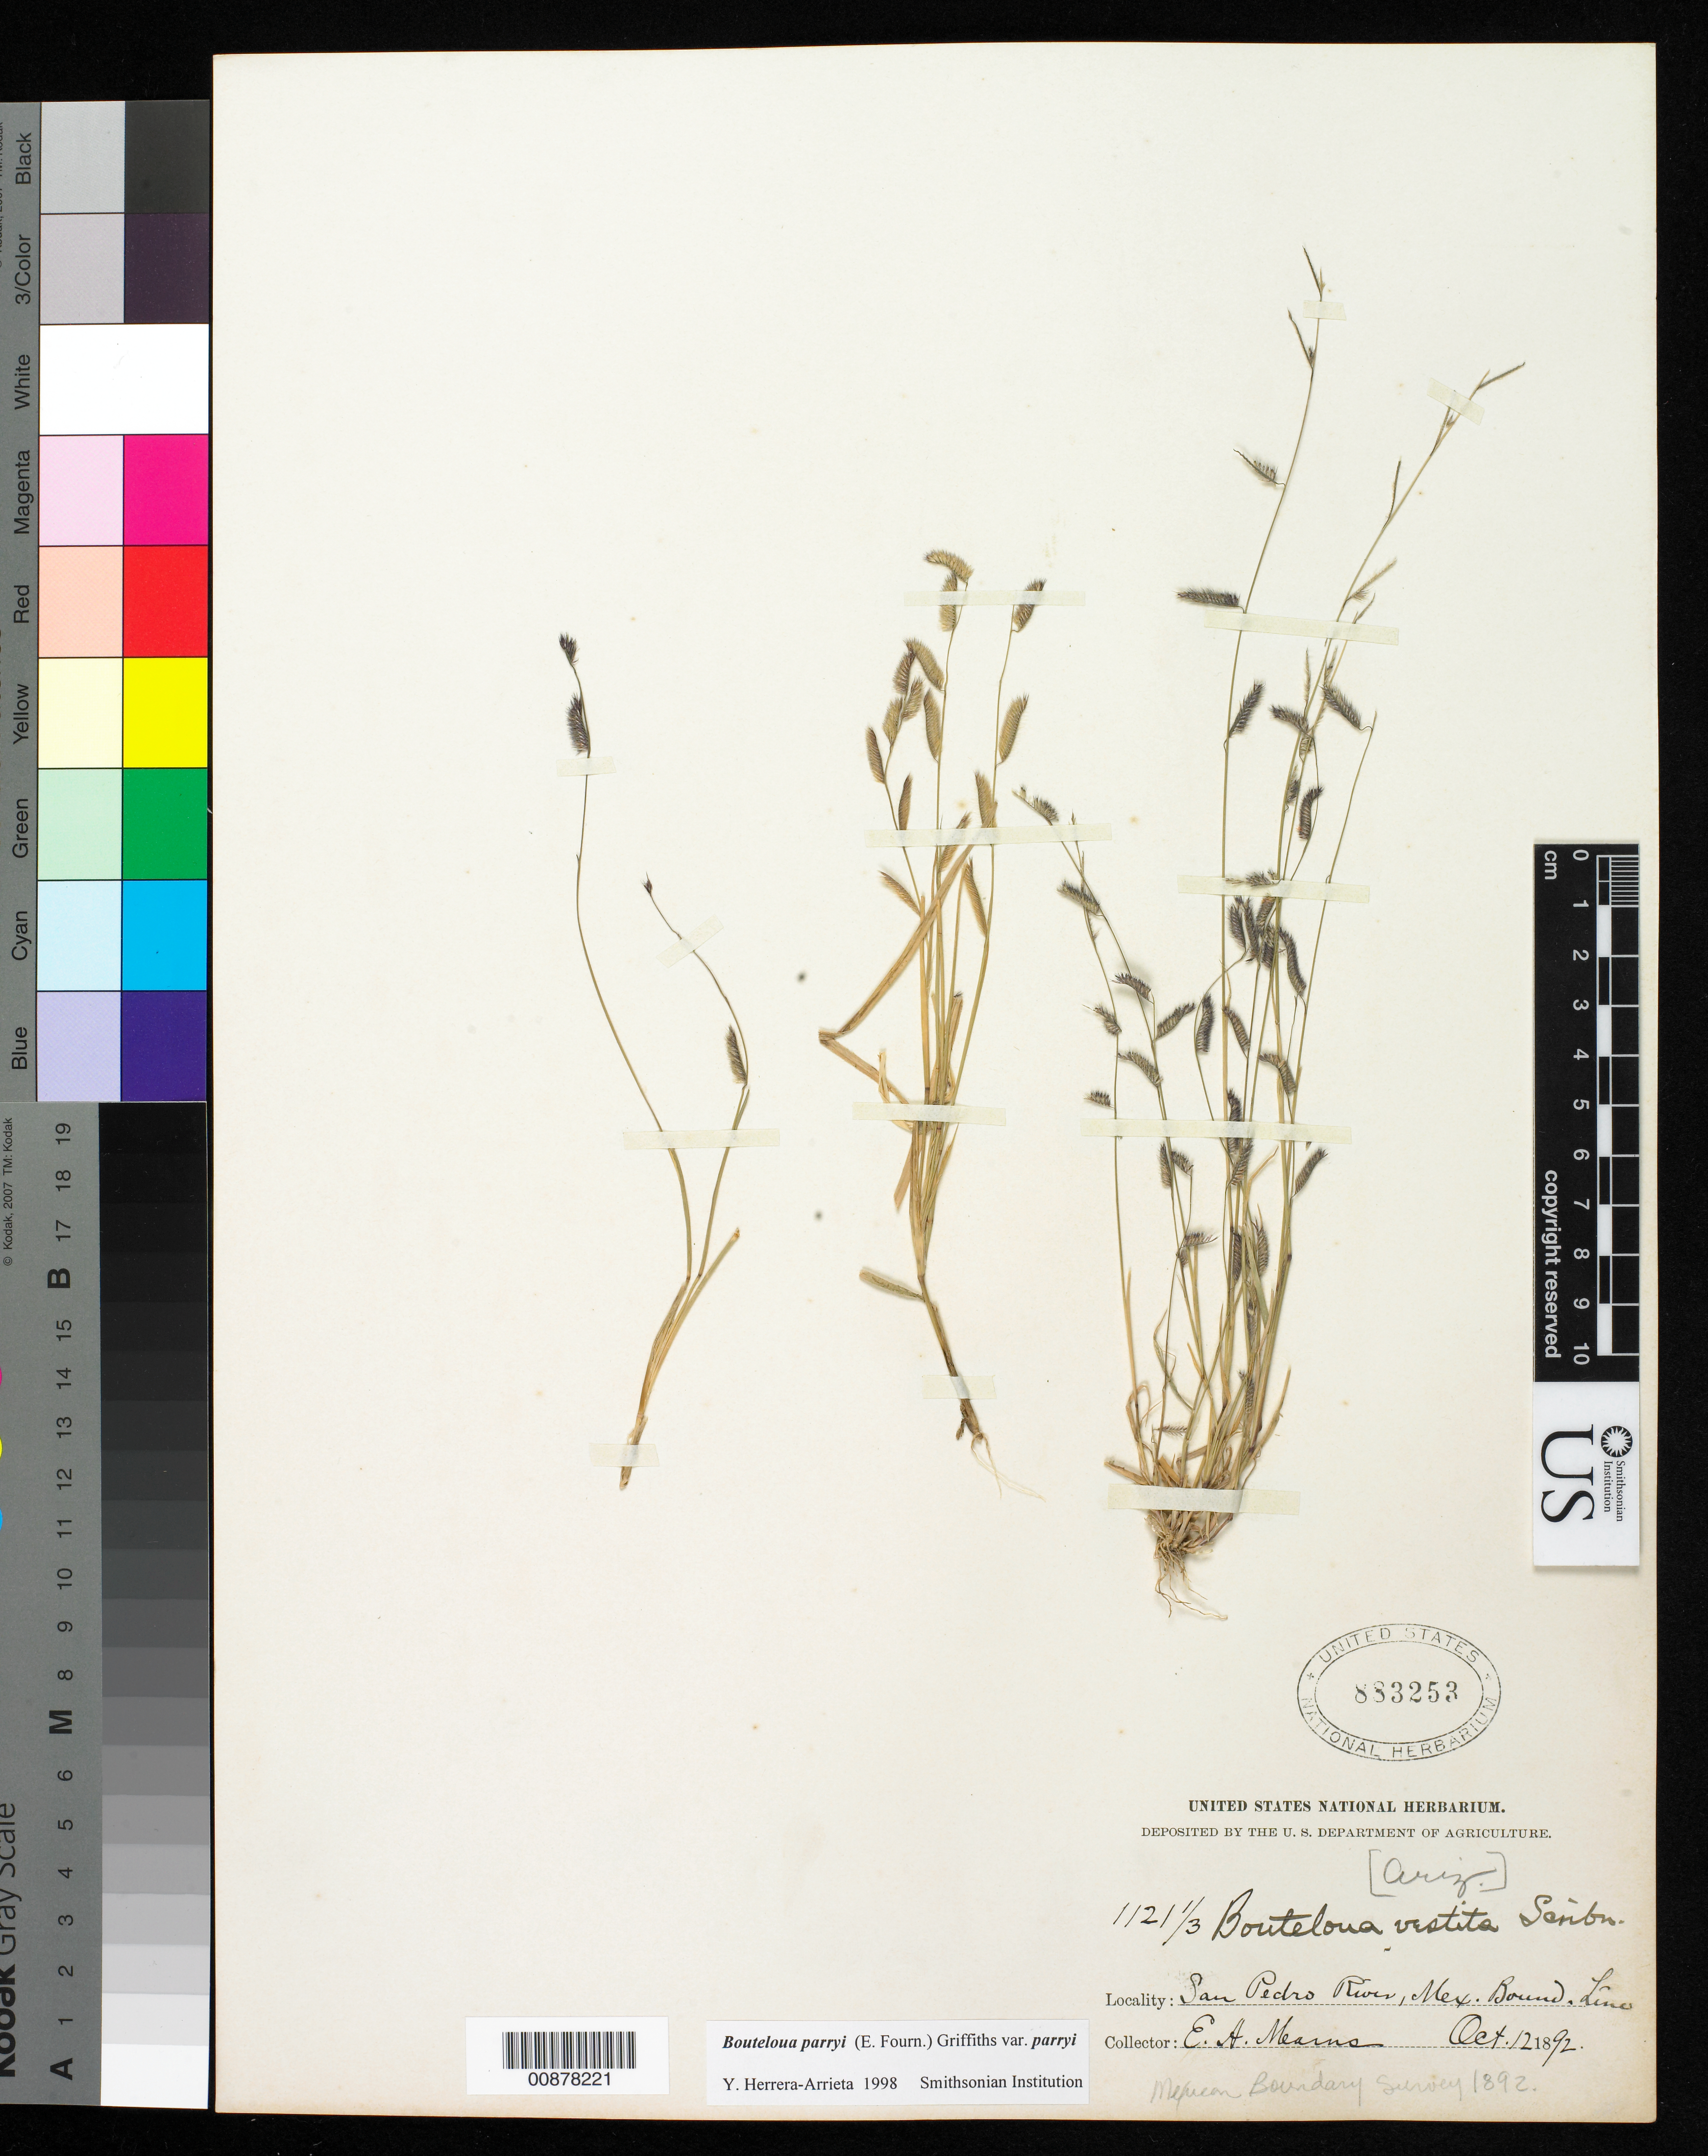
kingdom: Plantae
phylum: Tracheophyta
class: Liliopsida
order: Poales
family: Poaceae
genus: Bouteloua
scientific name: Bouteloua parryi var. parryi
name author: (E. Fourn.) Griffiths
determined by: Herrera Arrieta, Y., (CIIDIR), Instituto Politecnico Nacional (MEXICO)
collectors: E. A. Mearns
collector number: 1121 1/3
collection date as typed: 12 Oct 1892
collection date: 1892-10-12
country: United States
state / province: Arizona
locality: San Pedro River, Mexican Boundary Line.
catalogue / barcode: US 883253